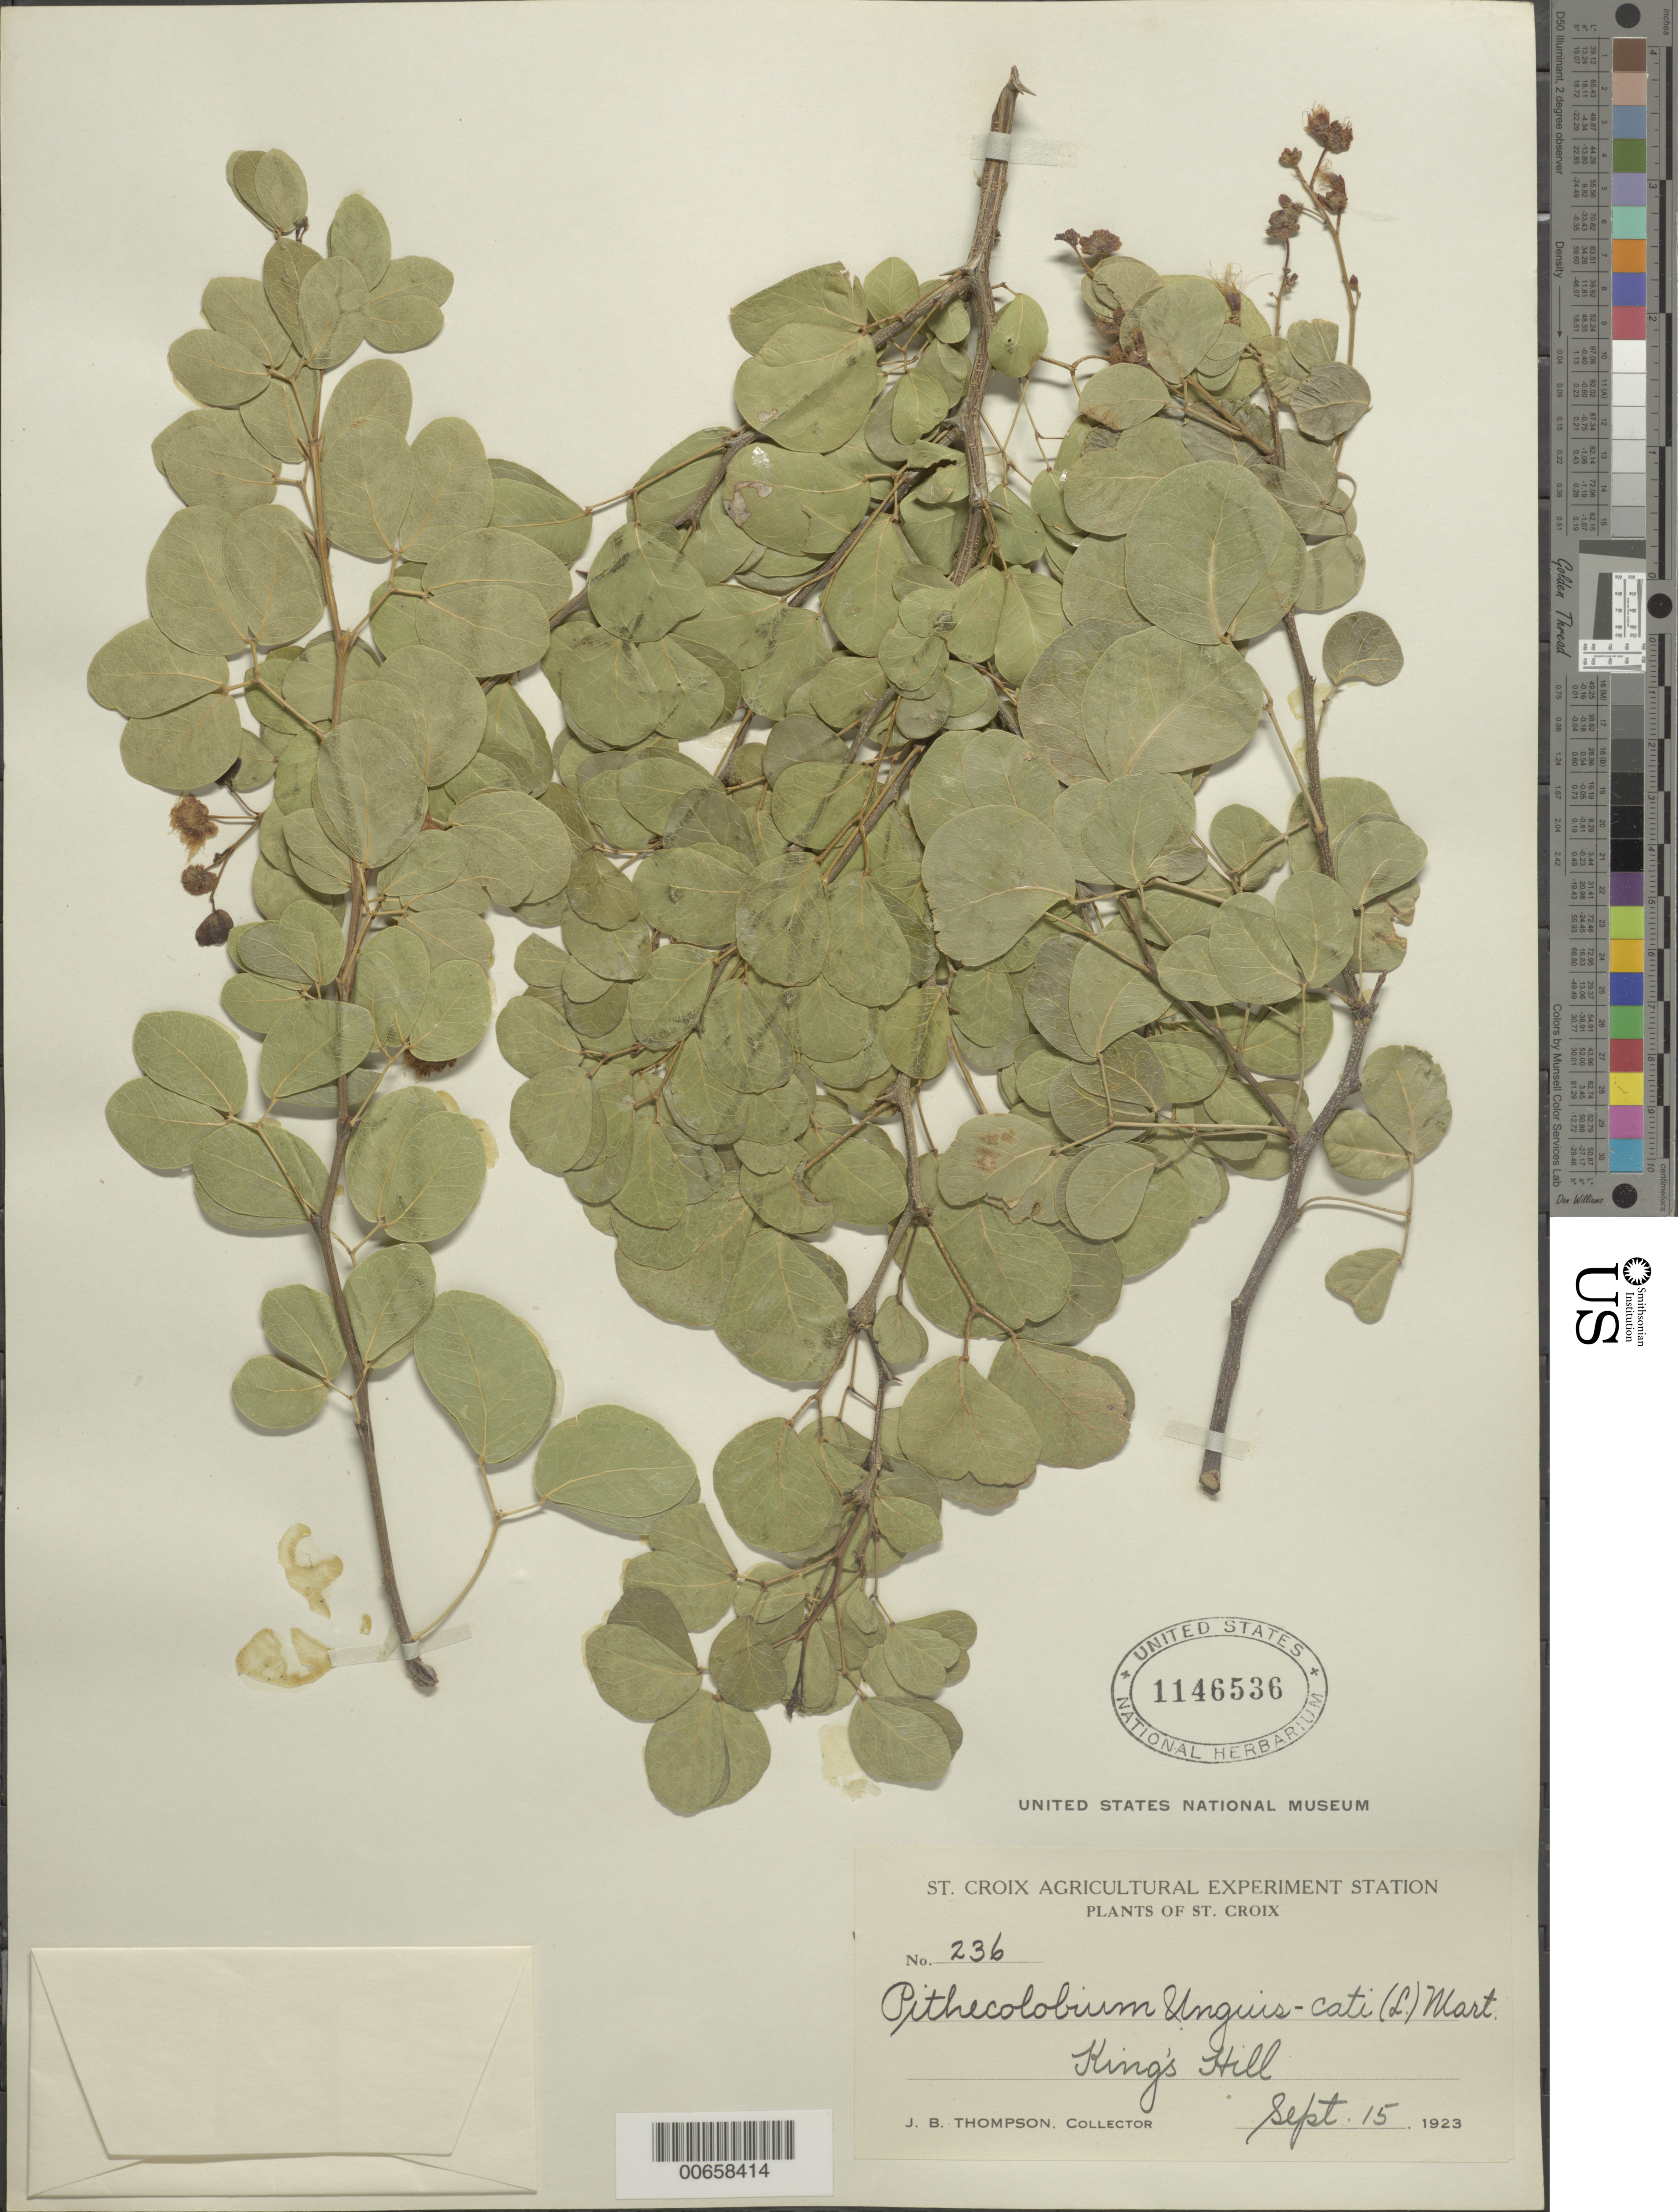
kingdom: Plantae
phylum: Tracheophyta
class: Magnoliopsida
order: Fabales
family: Fabaceae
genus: Pithecellobium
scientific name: Pithecellobium unguis-cati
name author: (L.) Benth.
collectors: J. B. Thompson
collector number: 236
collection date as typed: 15 Sep 1923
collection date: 1923-09-15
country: U.S. Virgin Islands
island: St. Croix Island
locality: King's Hill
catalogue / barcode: US 1146536